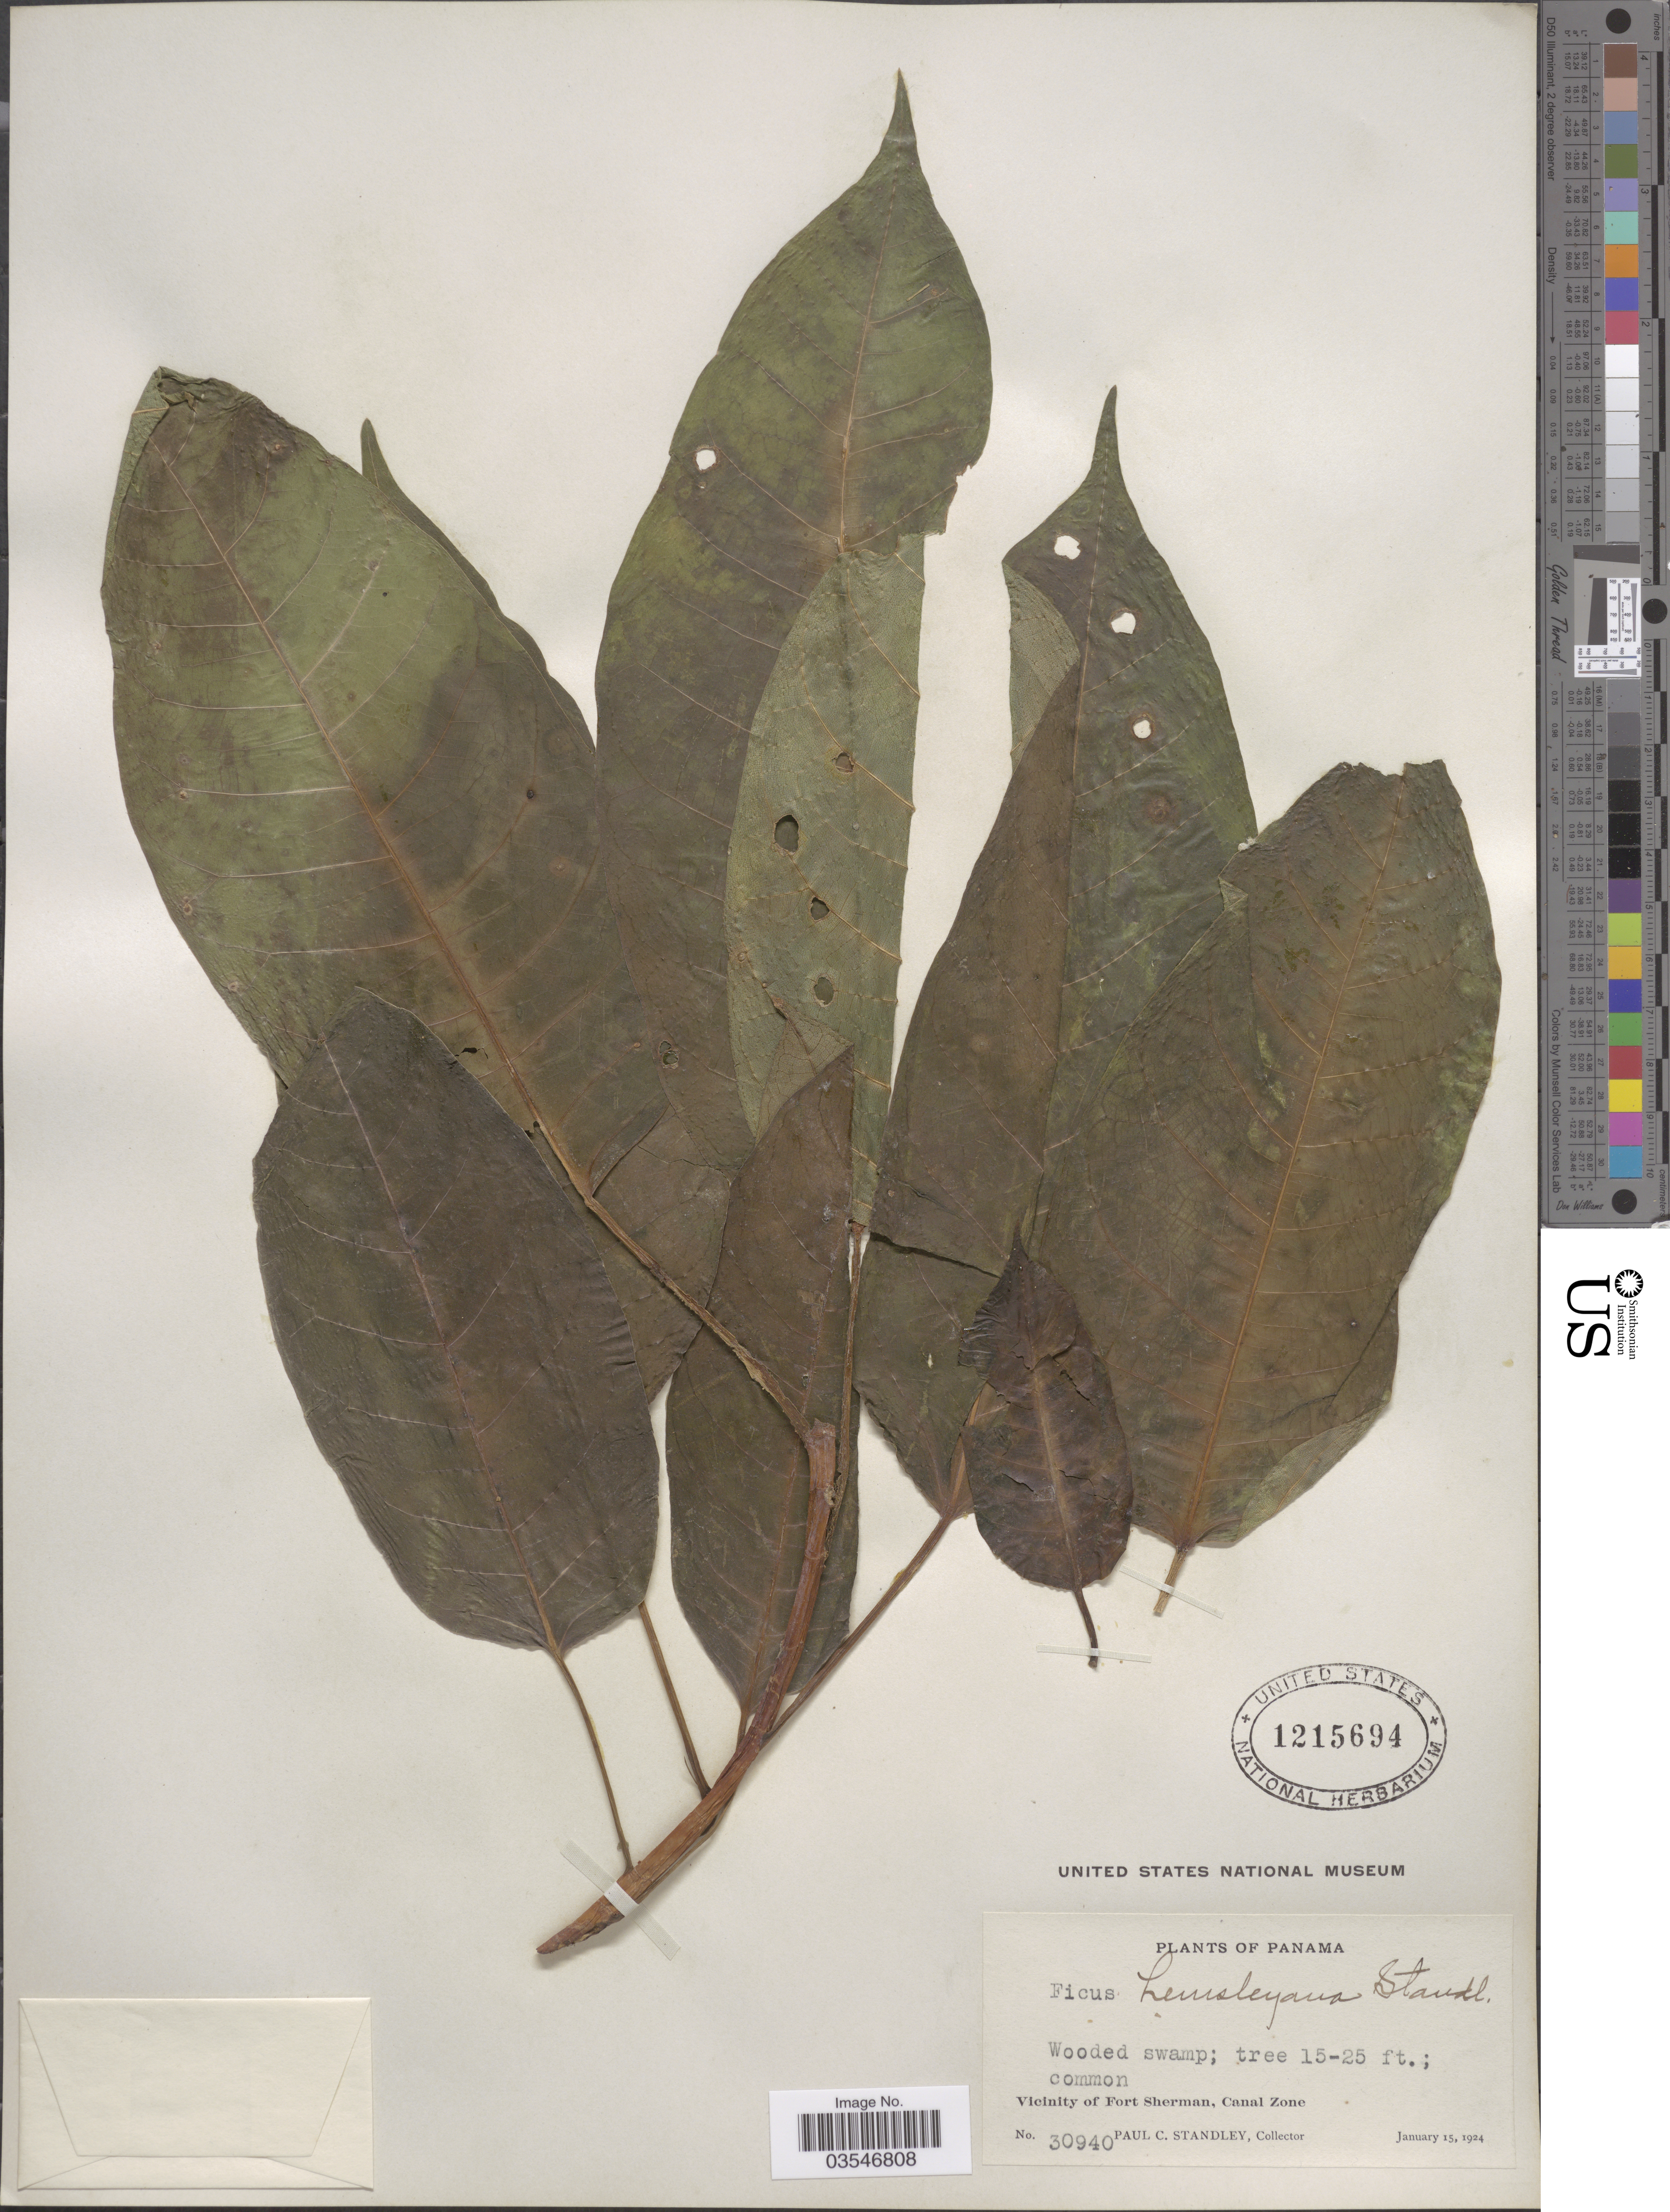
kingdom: Plantae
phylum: Tracheophyta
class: Magnoliopsida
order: Rosales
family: Moraceae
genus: Ficus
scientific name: Ficus hemsleyana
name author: King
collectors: P. C. Standley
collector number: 30940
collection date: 1924-01-15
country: Panama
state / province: Colón / Panamá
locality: Vicinity of Fort Sherman, Canal Zone.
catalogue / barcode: US 1215694